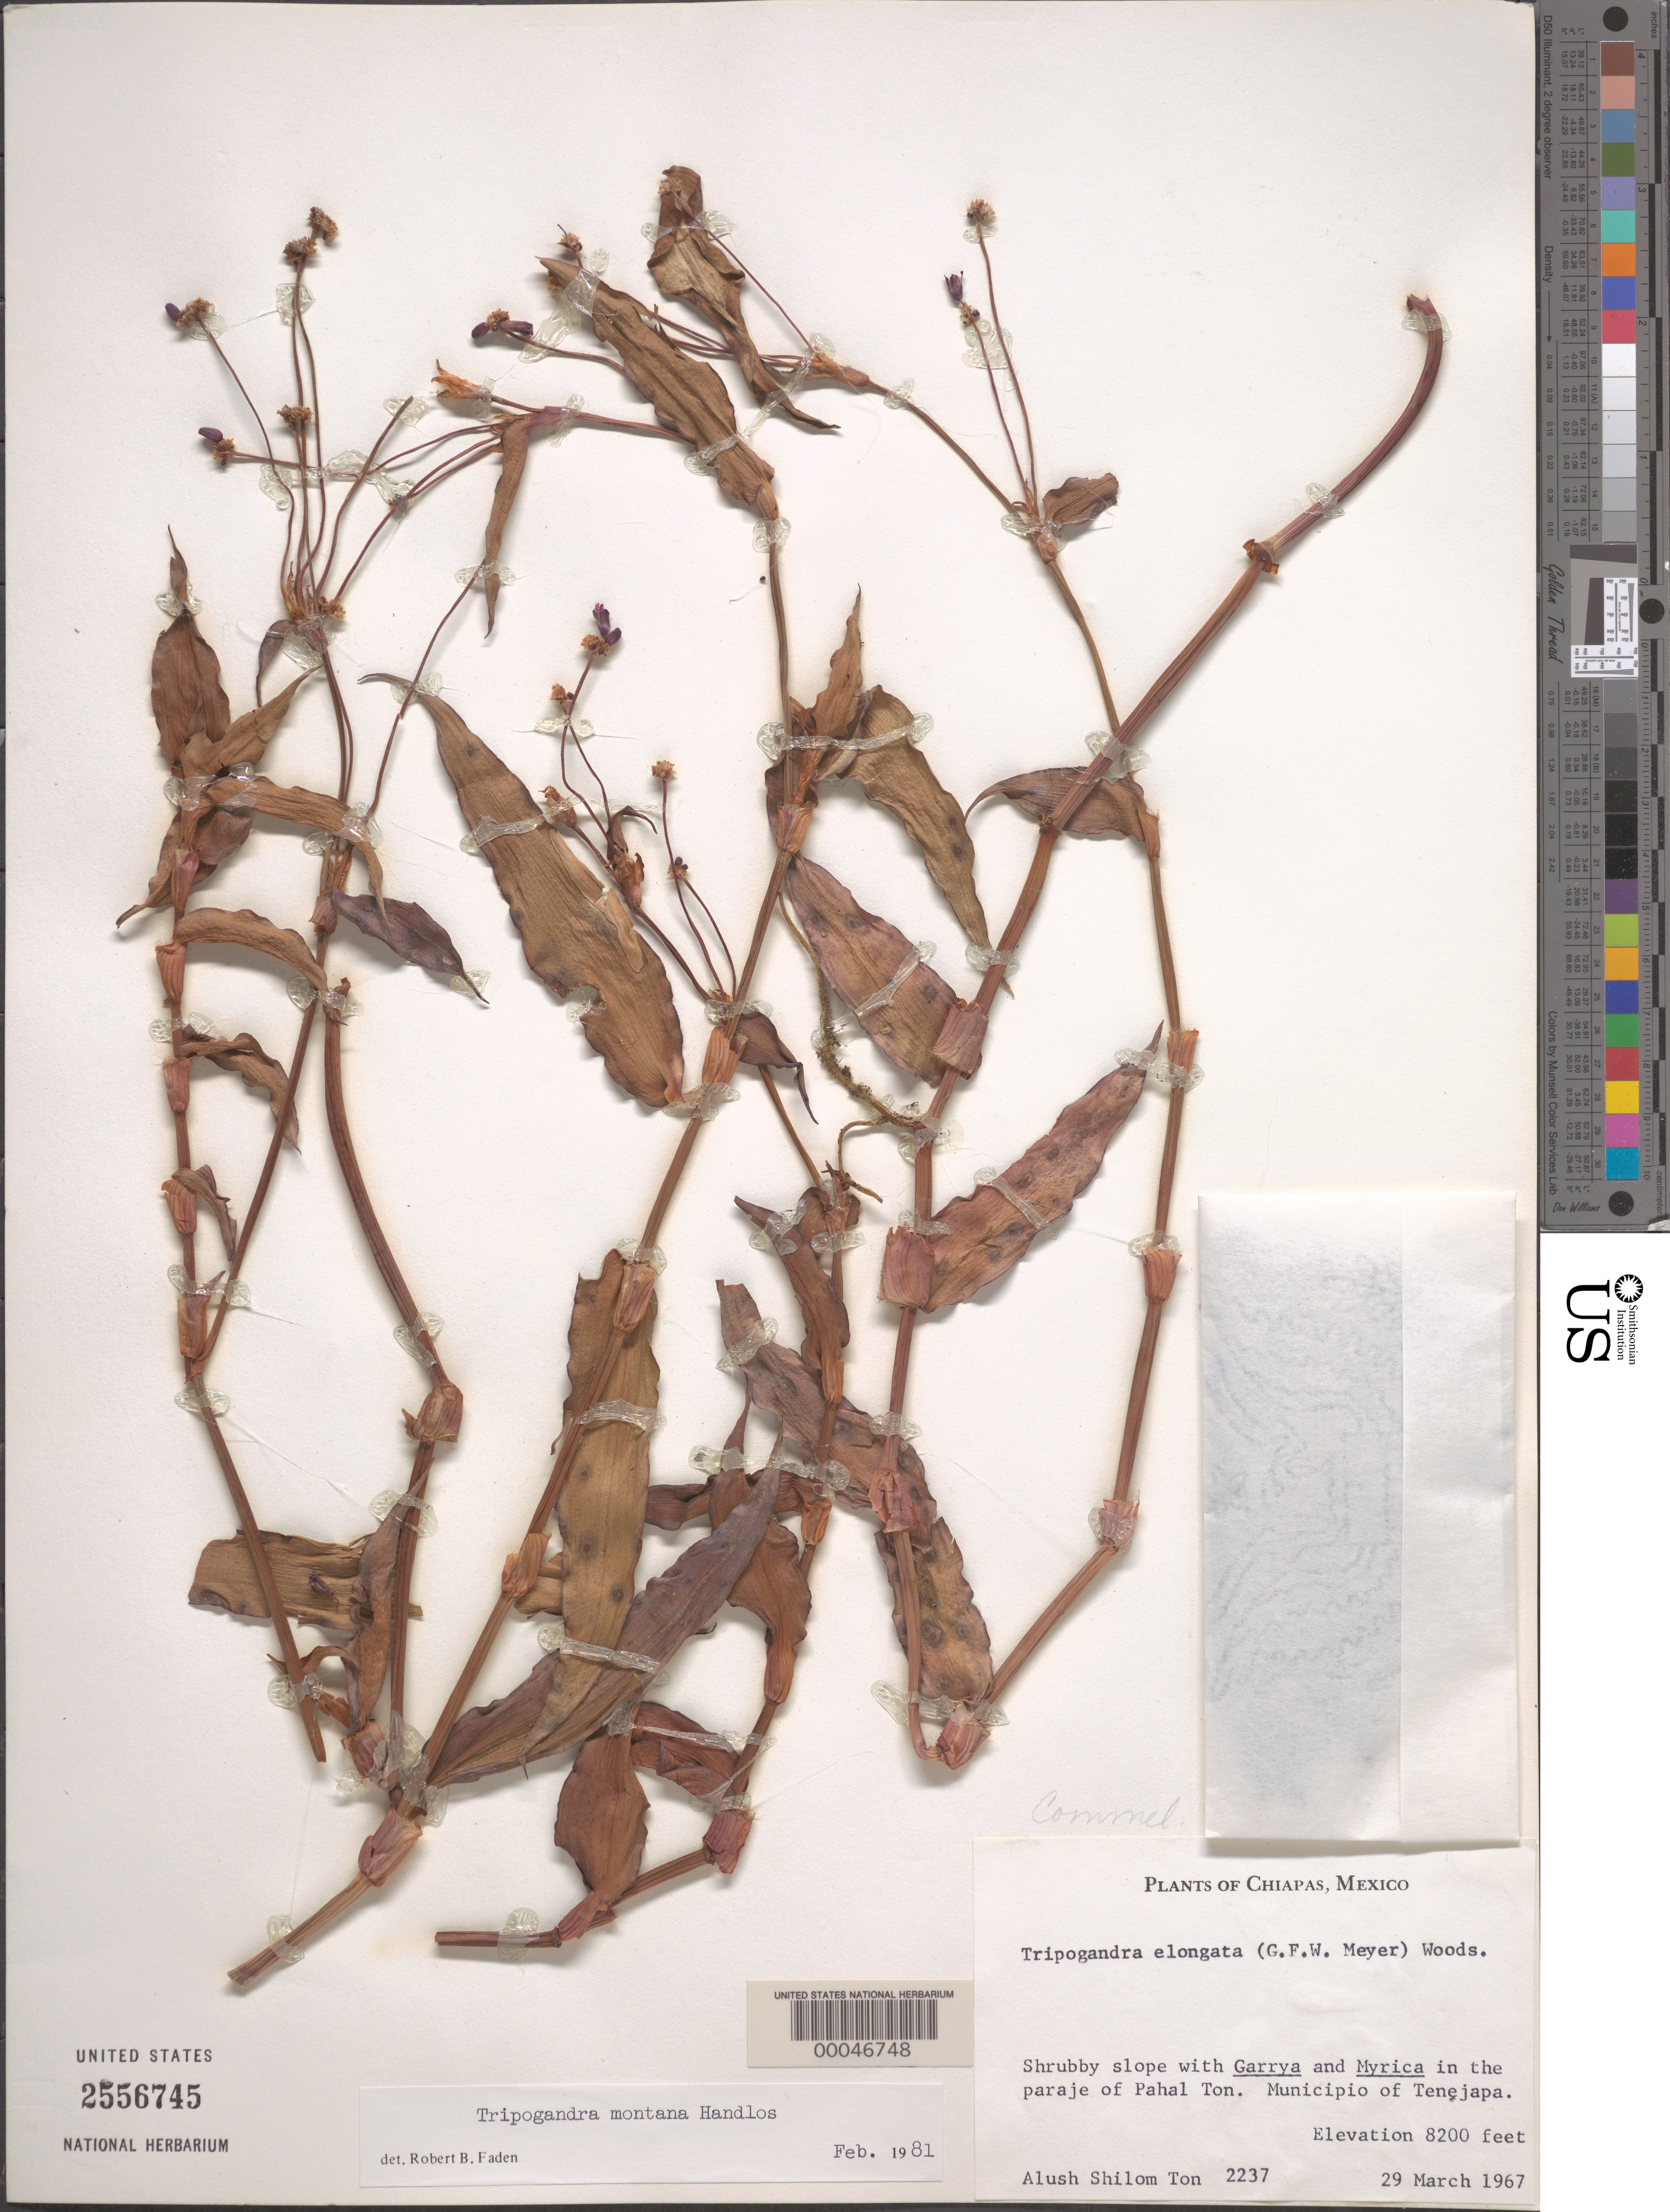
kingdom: Plantae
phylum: Tracheophyta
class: Liliopsida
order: Commelinales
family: Commelinaceae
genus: Tripogandra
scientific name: Tripogandra montana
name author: Handlos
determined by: Faden, Robert B., (US), Smithsonian Institution - National Museum of Natural History (UNITED STATES)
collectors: A. S. Ton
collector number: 2237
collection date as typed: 29 Mar 1967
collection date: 1967-03-29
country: Mexico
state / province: Chiapas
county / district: Tenejapa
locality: Pahal ton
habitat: Shrubby slope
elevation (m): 2501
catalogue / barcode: US 2556745